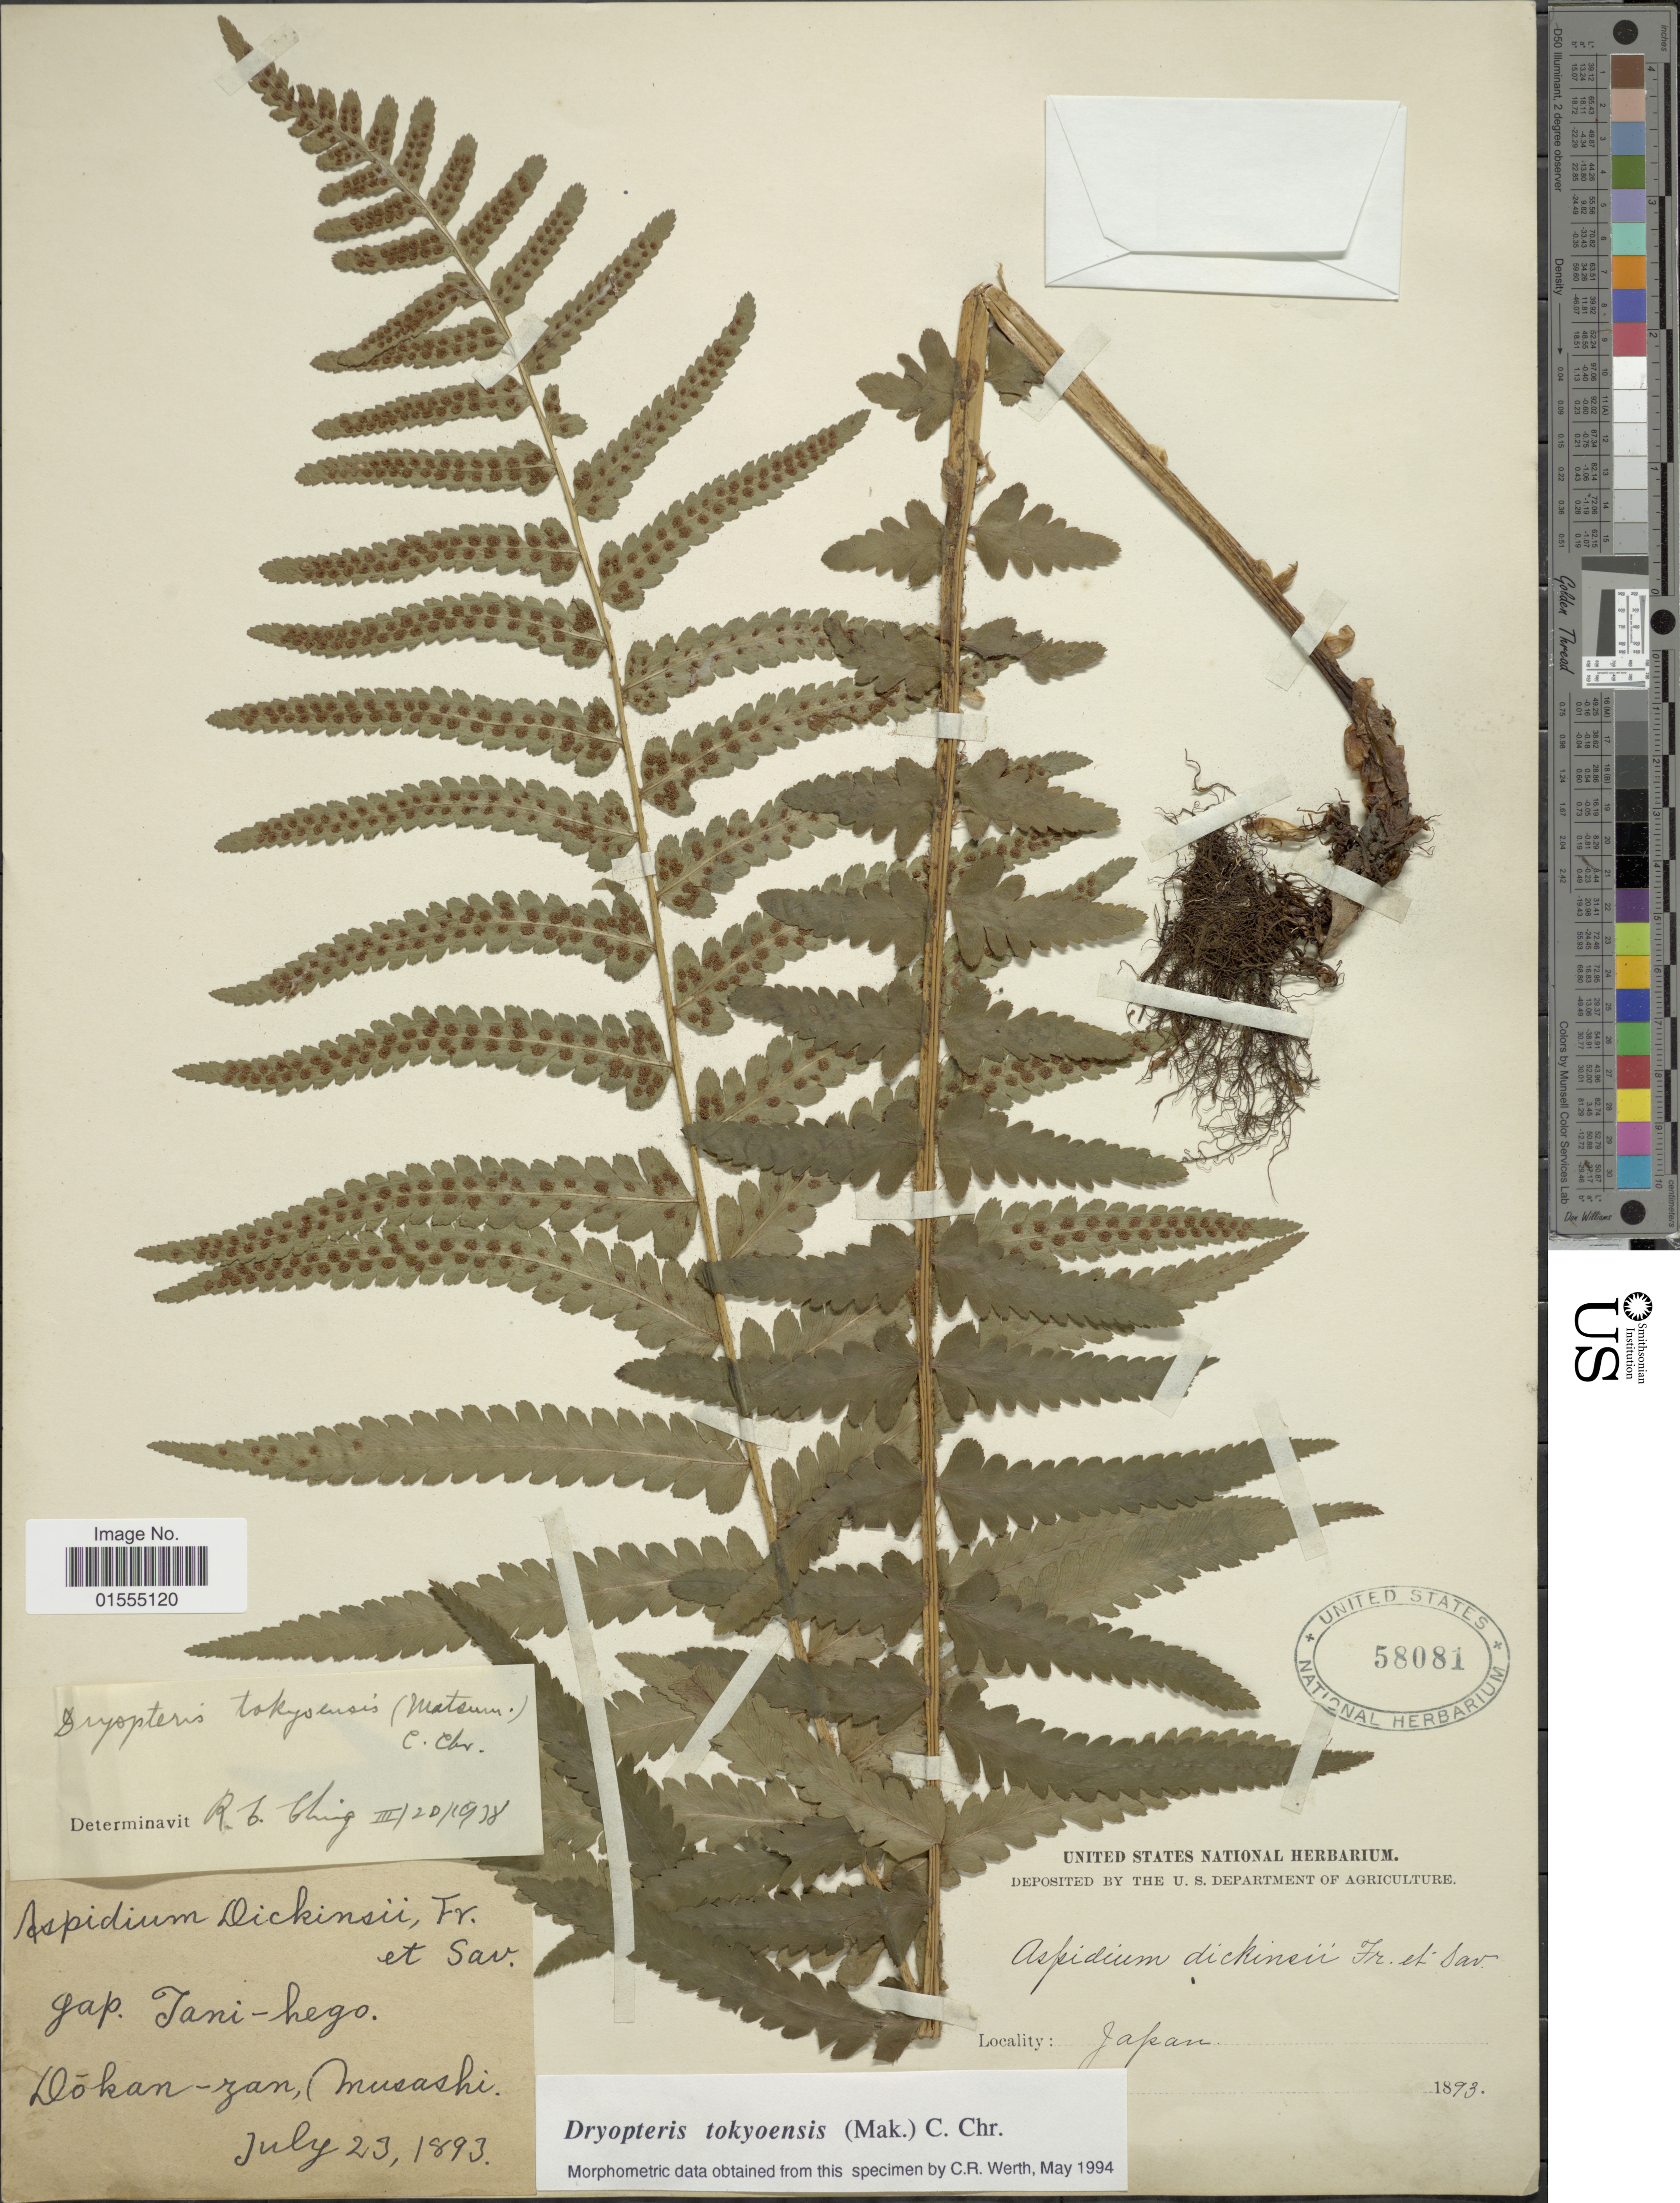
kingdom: Plantae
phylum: Tracheophyta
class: Polypodiopsida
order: Polypodiales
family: Dryopteridaceae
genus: Dryopteris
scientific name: Dryopteris tokyoensis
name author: (Matsum. ex Makino) C. Chr.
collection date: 1893-07-23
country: Japan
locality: Jani-hego. Dokan-zan, Musashi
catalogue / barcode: US 58081